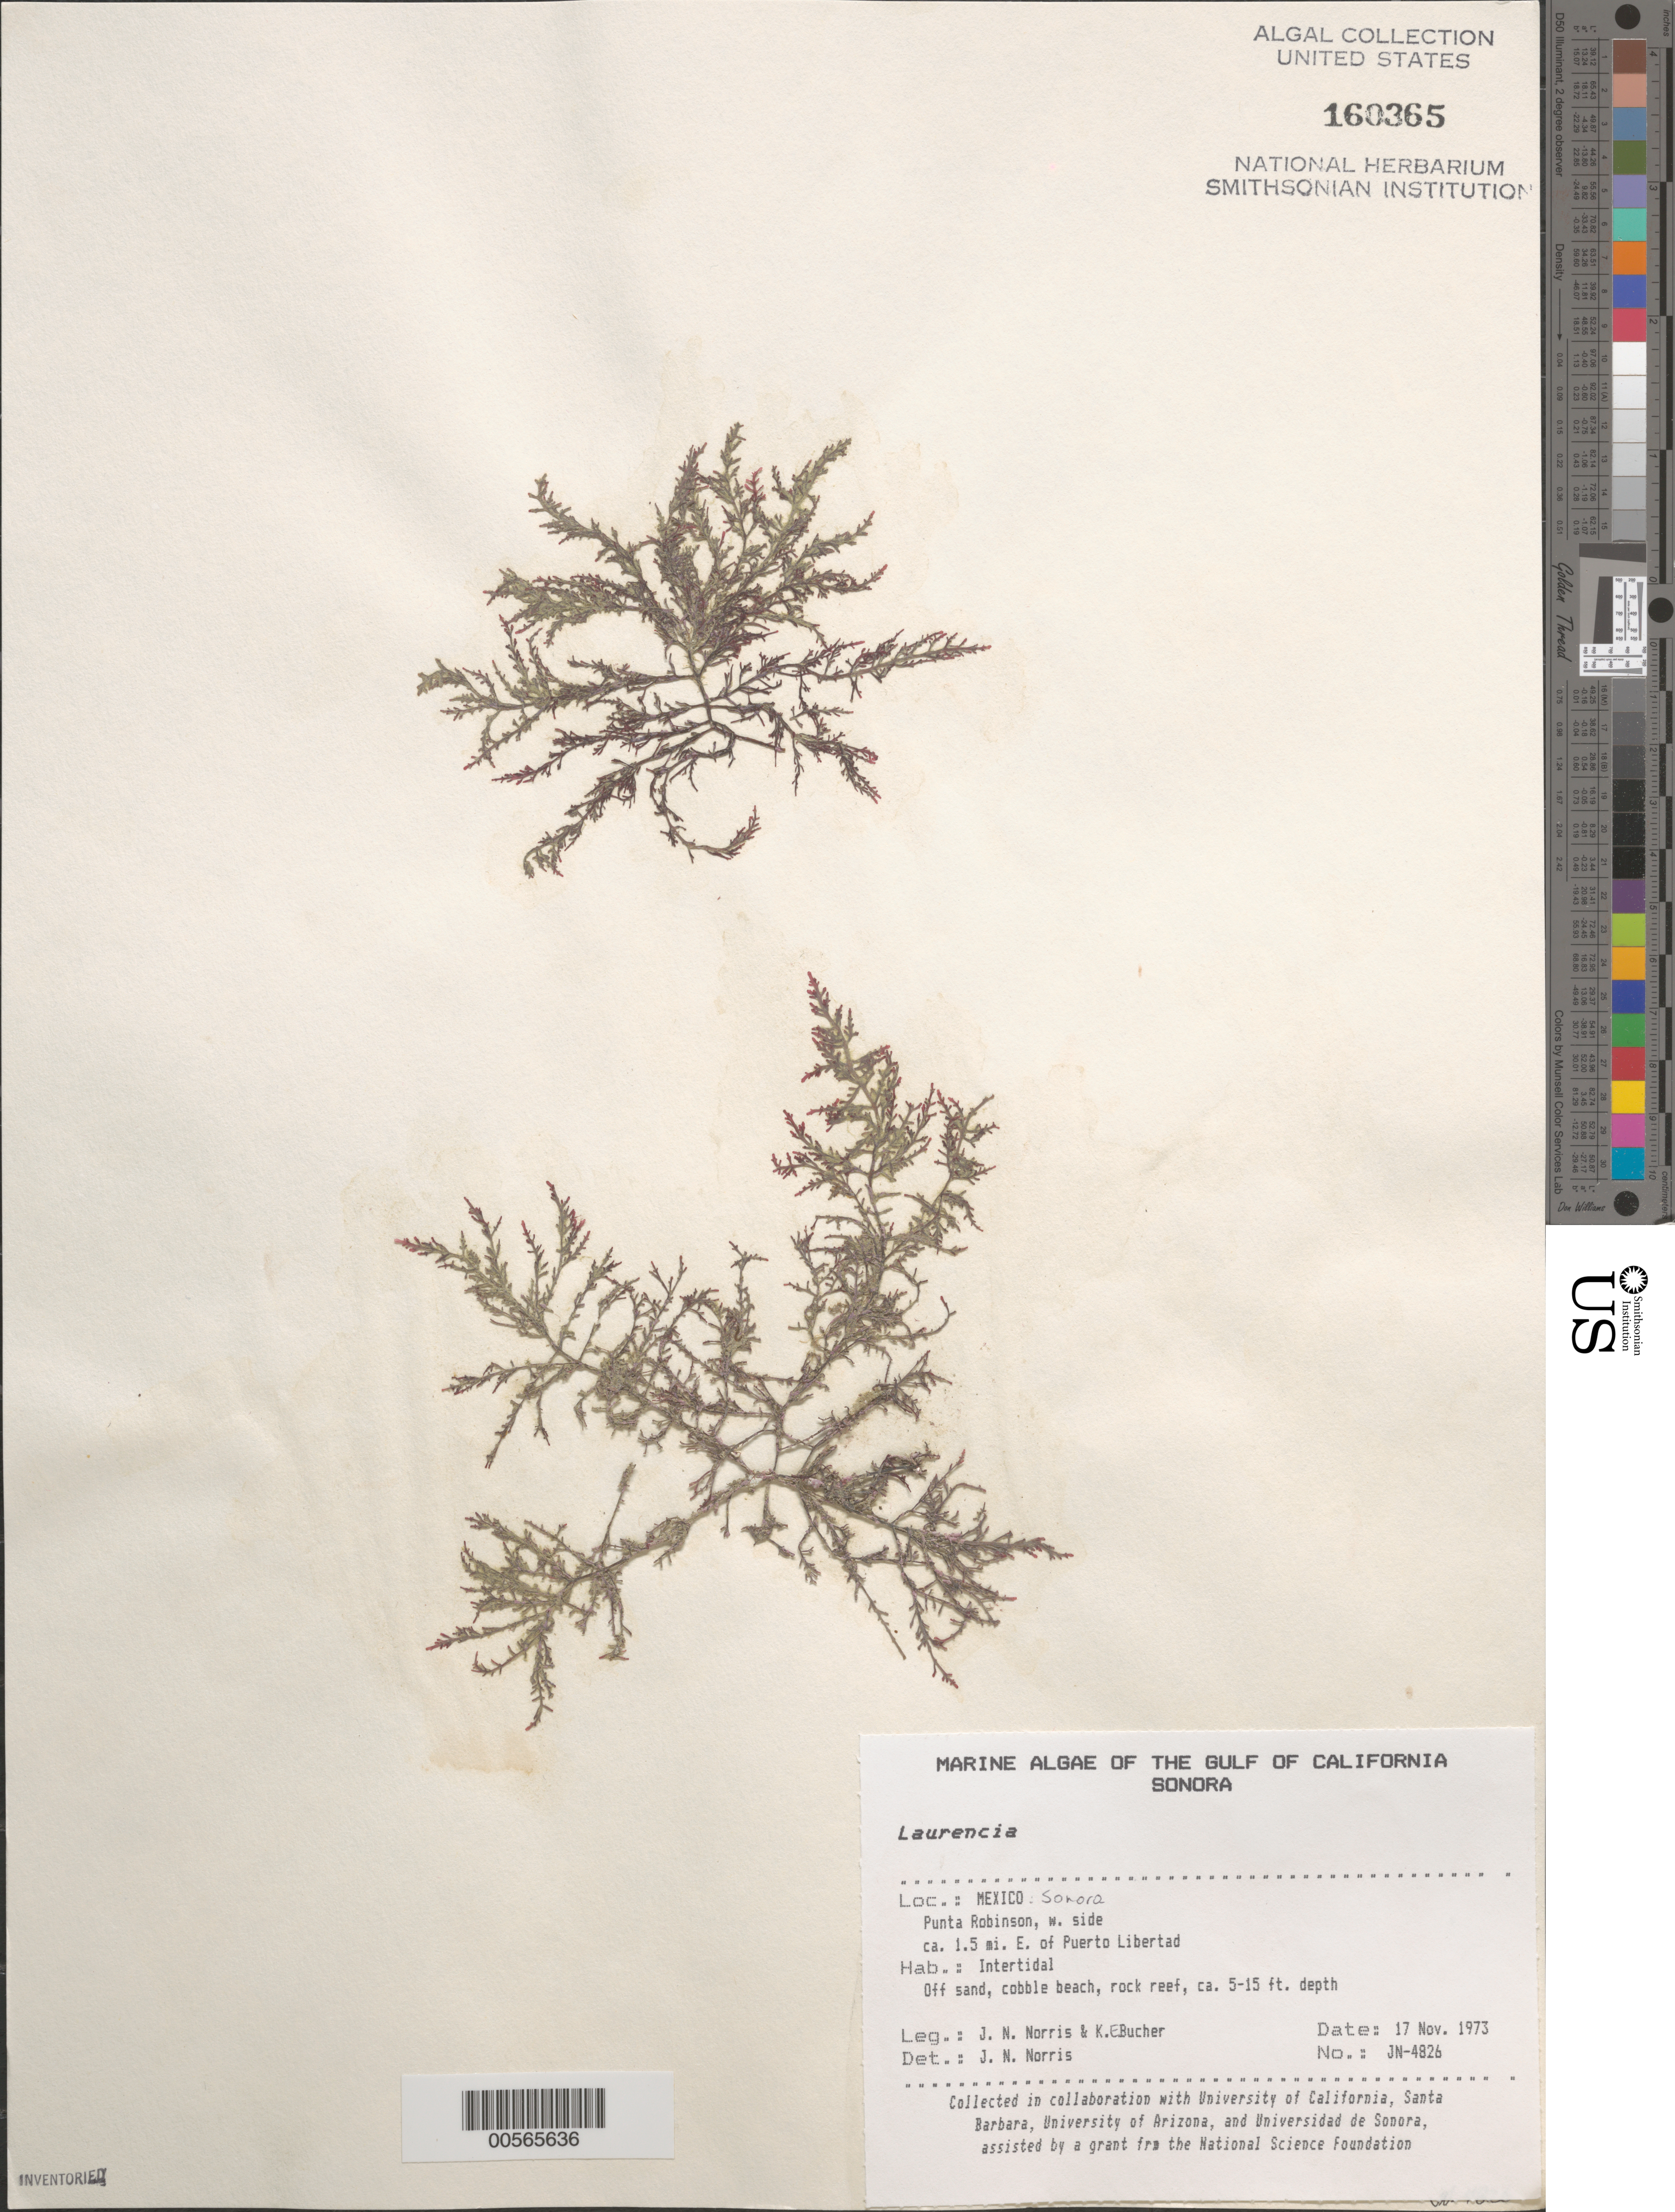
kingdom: Plantae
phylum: Rhodophyta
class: Florideophyceae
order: Ceramiales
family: Rhodomelaceae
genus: Laurencia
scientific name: Laurencia sp.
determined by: Norris, James N.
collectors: J. N. Norris & K. E. Bucher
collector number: JN-4826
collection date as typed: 17 Nov 1973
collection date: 1973-11-17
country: Mexico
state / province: Sonora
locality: Punta Robinson ca. 1.5 miles east of Puerto Libertad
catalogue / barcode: US 160365